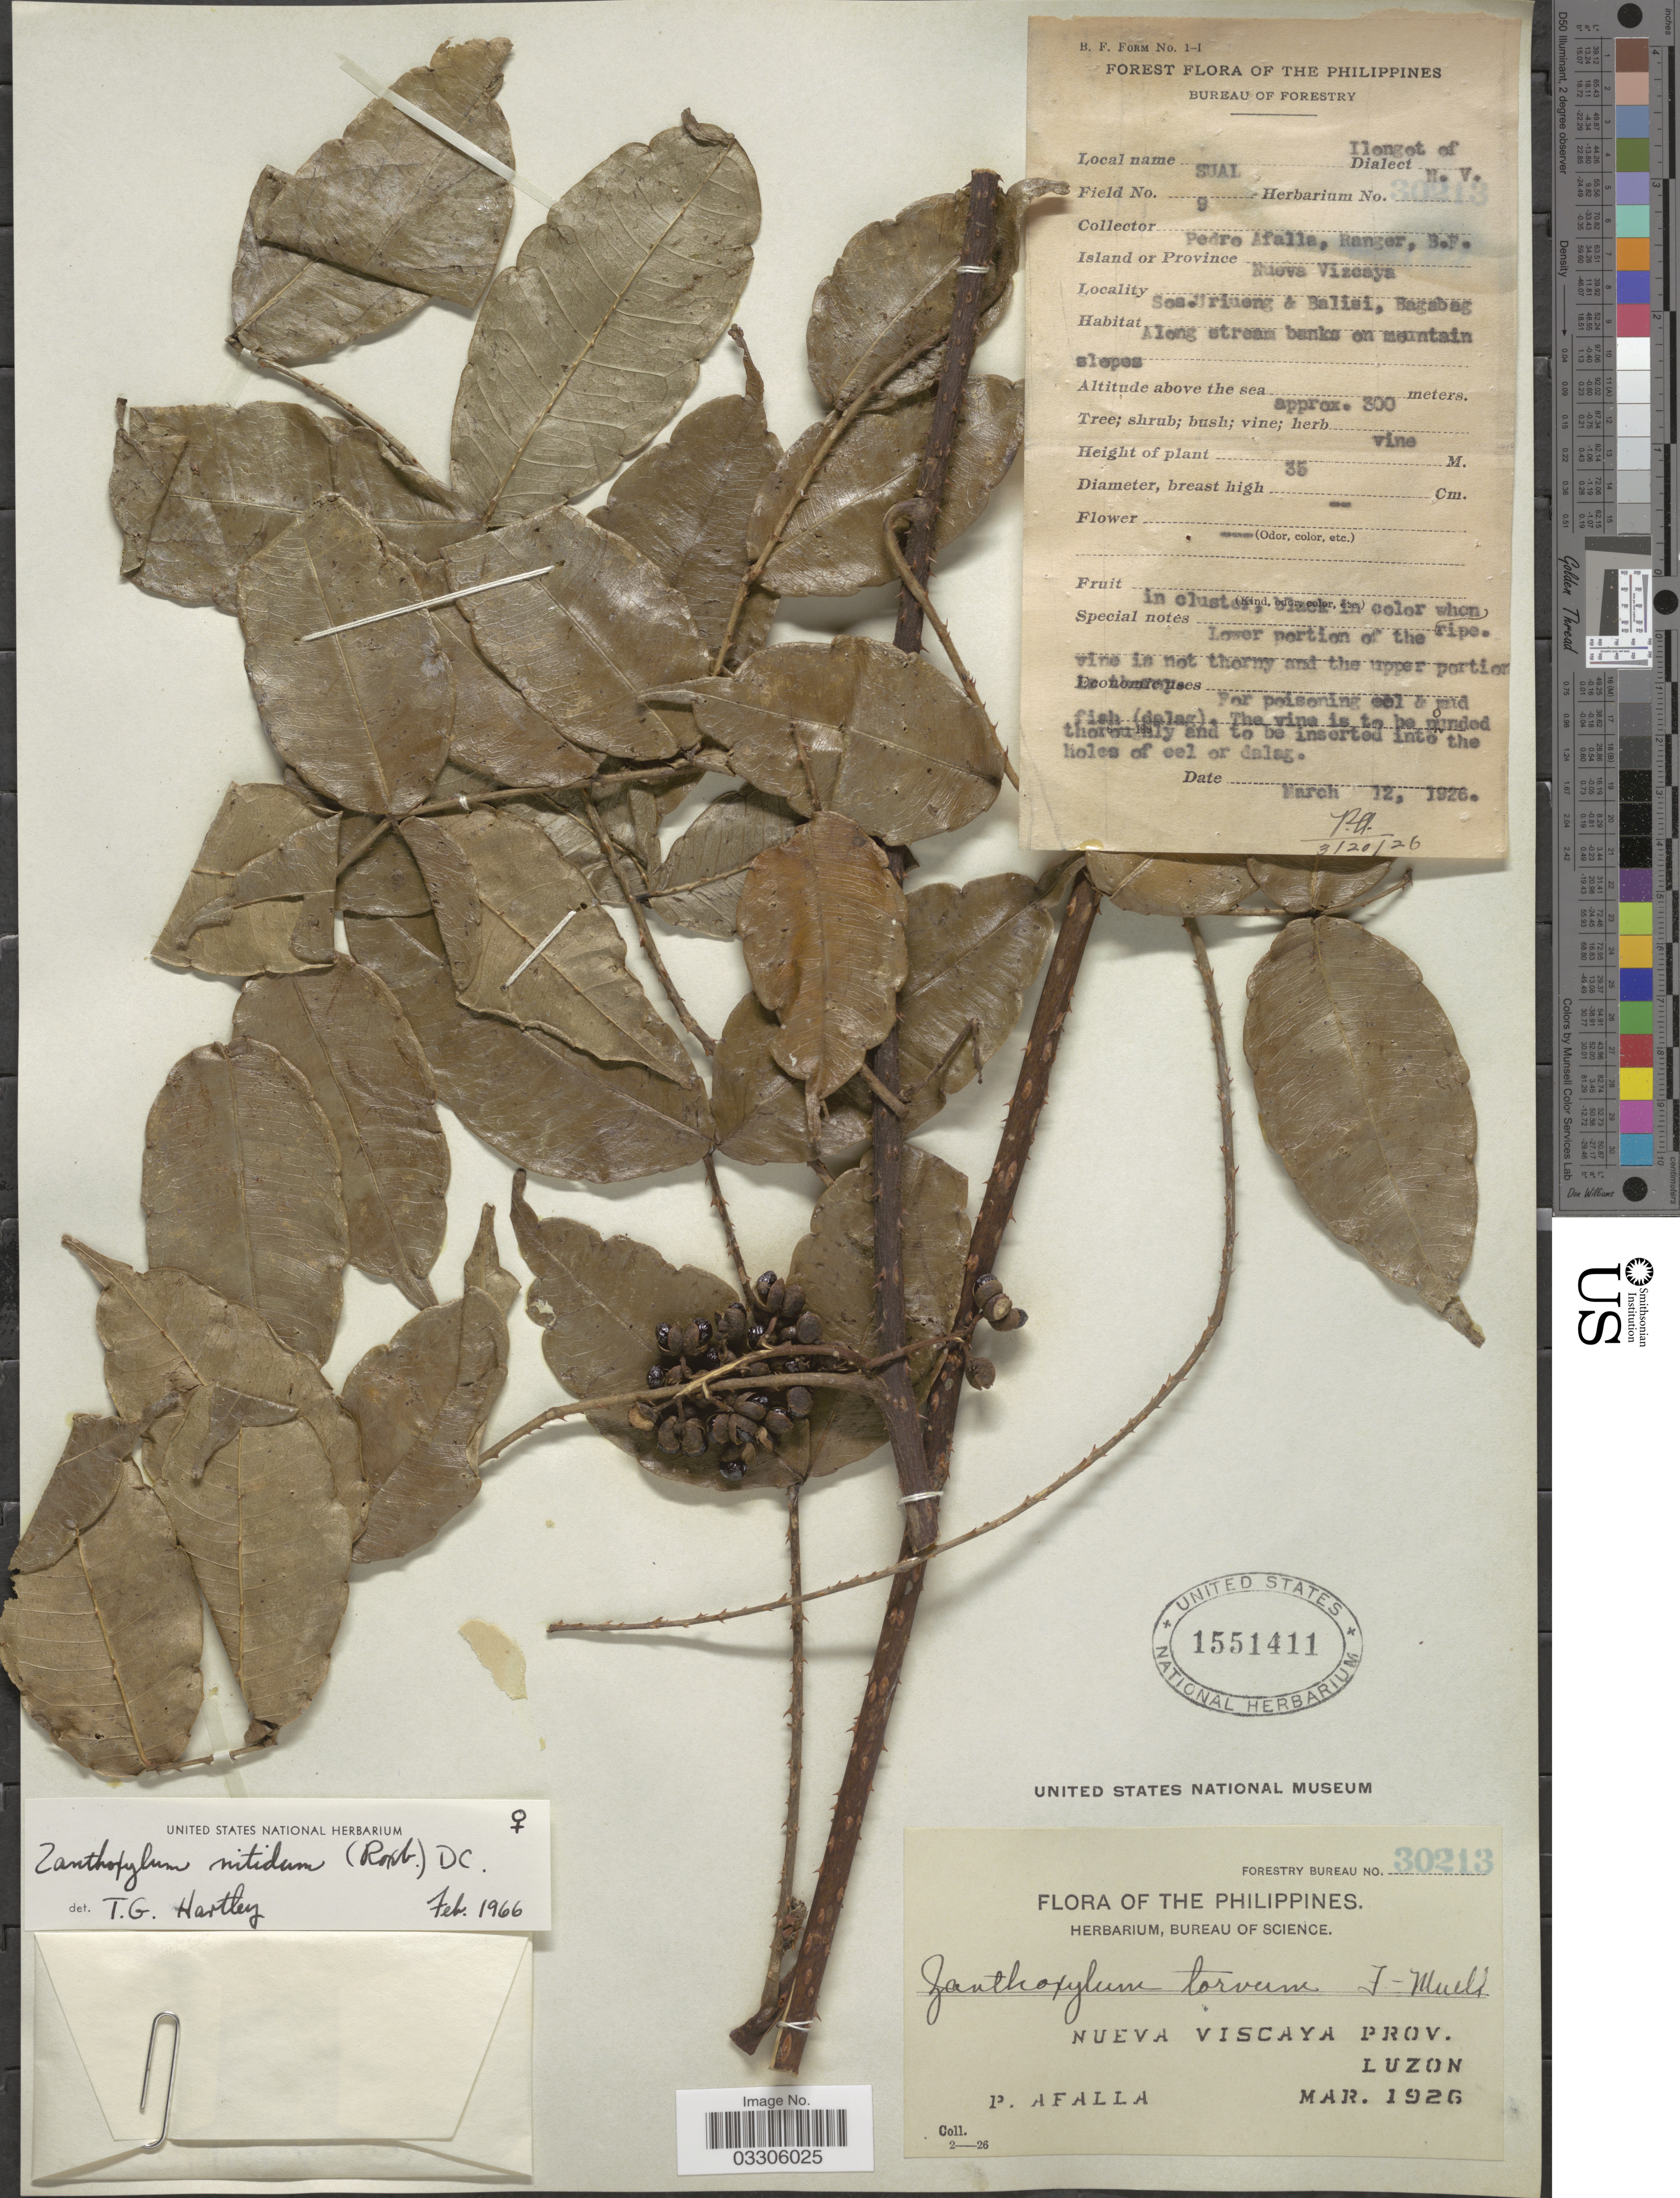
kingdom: Plantae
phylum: Tracheophyta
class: Magnoliopsida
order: Sapindales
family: Rutaceae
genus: Zanthoxylum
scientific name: Zanthoxylum nitidum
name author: Bunge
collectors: P. Afalla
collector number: Forestry Bureau 30213/9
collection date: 1926-03-12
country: Philippines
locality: Nueva Viscaya Prov. Luzon. Nueva Vizcaya, Sos. Uriung & Balisi, Bagabag.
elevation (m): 300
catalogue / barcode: US 1551411